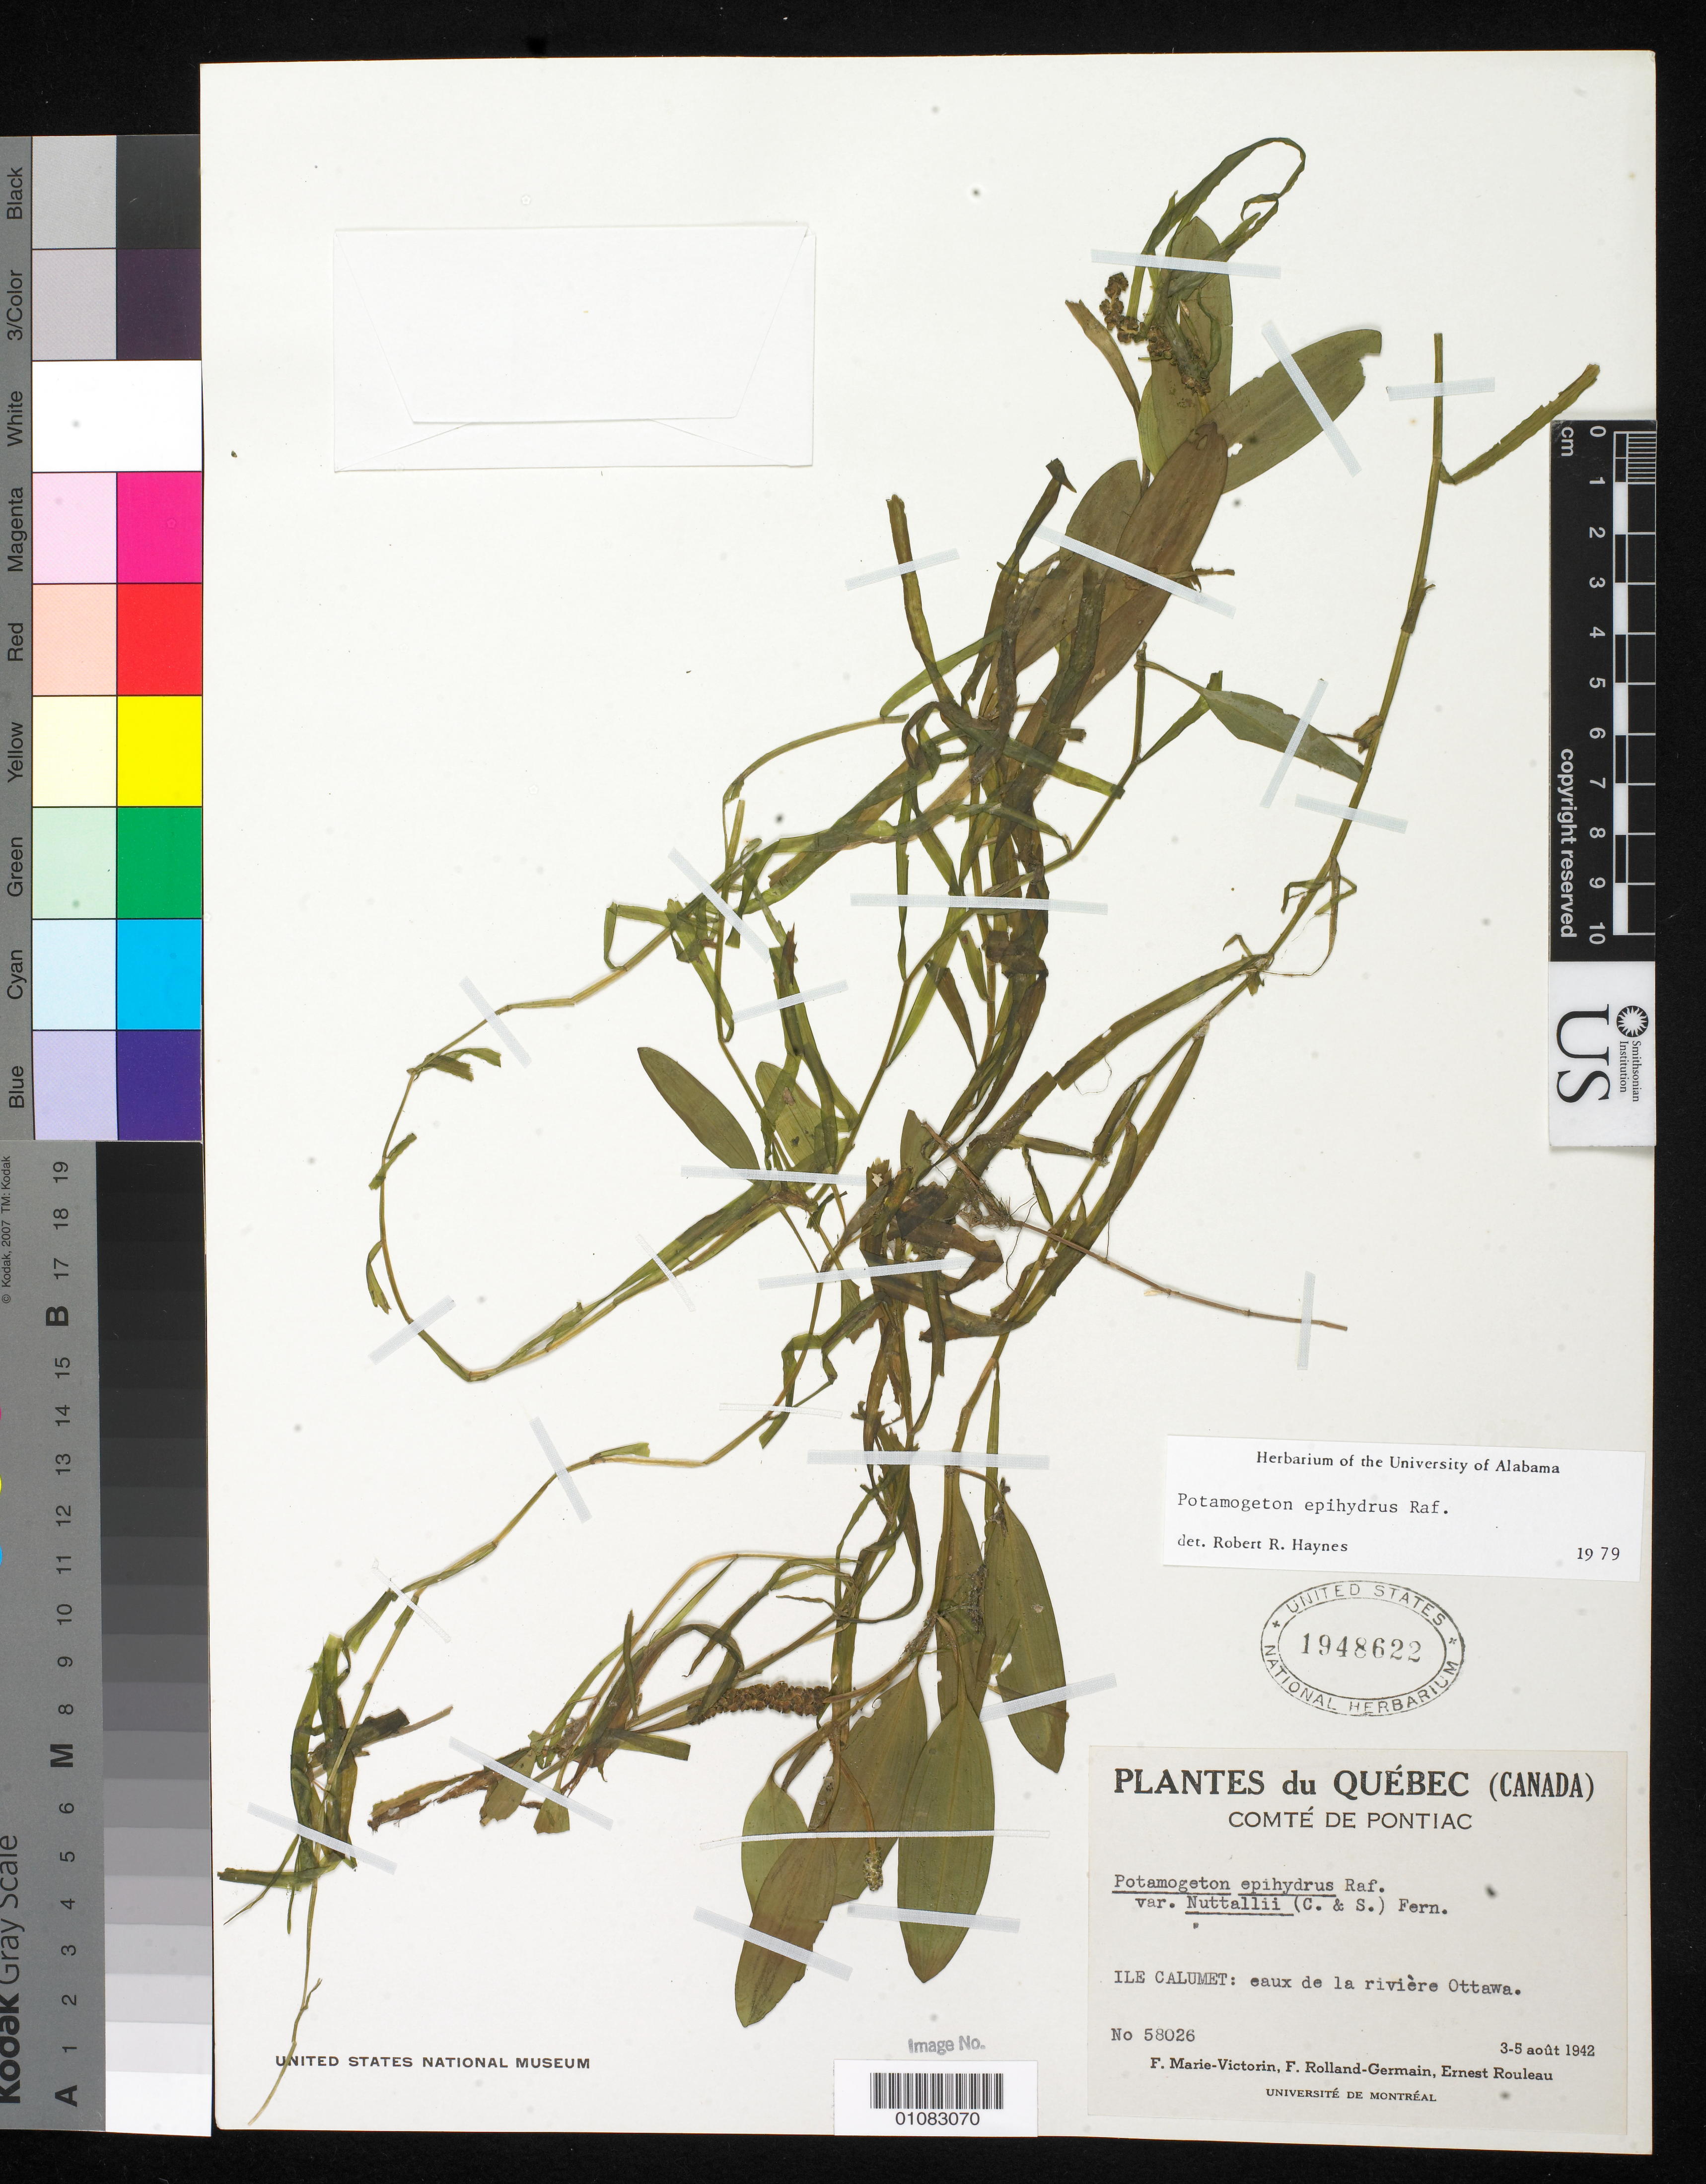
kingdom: Plantae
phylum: Tracheophyta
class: Liliopsida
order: Alismatales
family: Potamogetonaceae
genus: Potamogeton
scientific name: Potamogeton epihydrus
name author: Raf.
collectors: Fr. Marie-Victorin, Rolland-Germain & E. Rouleau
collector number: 58026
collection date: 1942-08-03/1942-08-05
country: Canada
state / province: Quebec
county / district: Pontiac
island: Calumet Island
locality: waters of the Ottawa River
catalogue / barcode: US 1948622